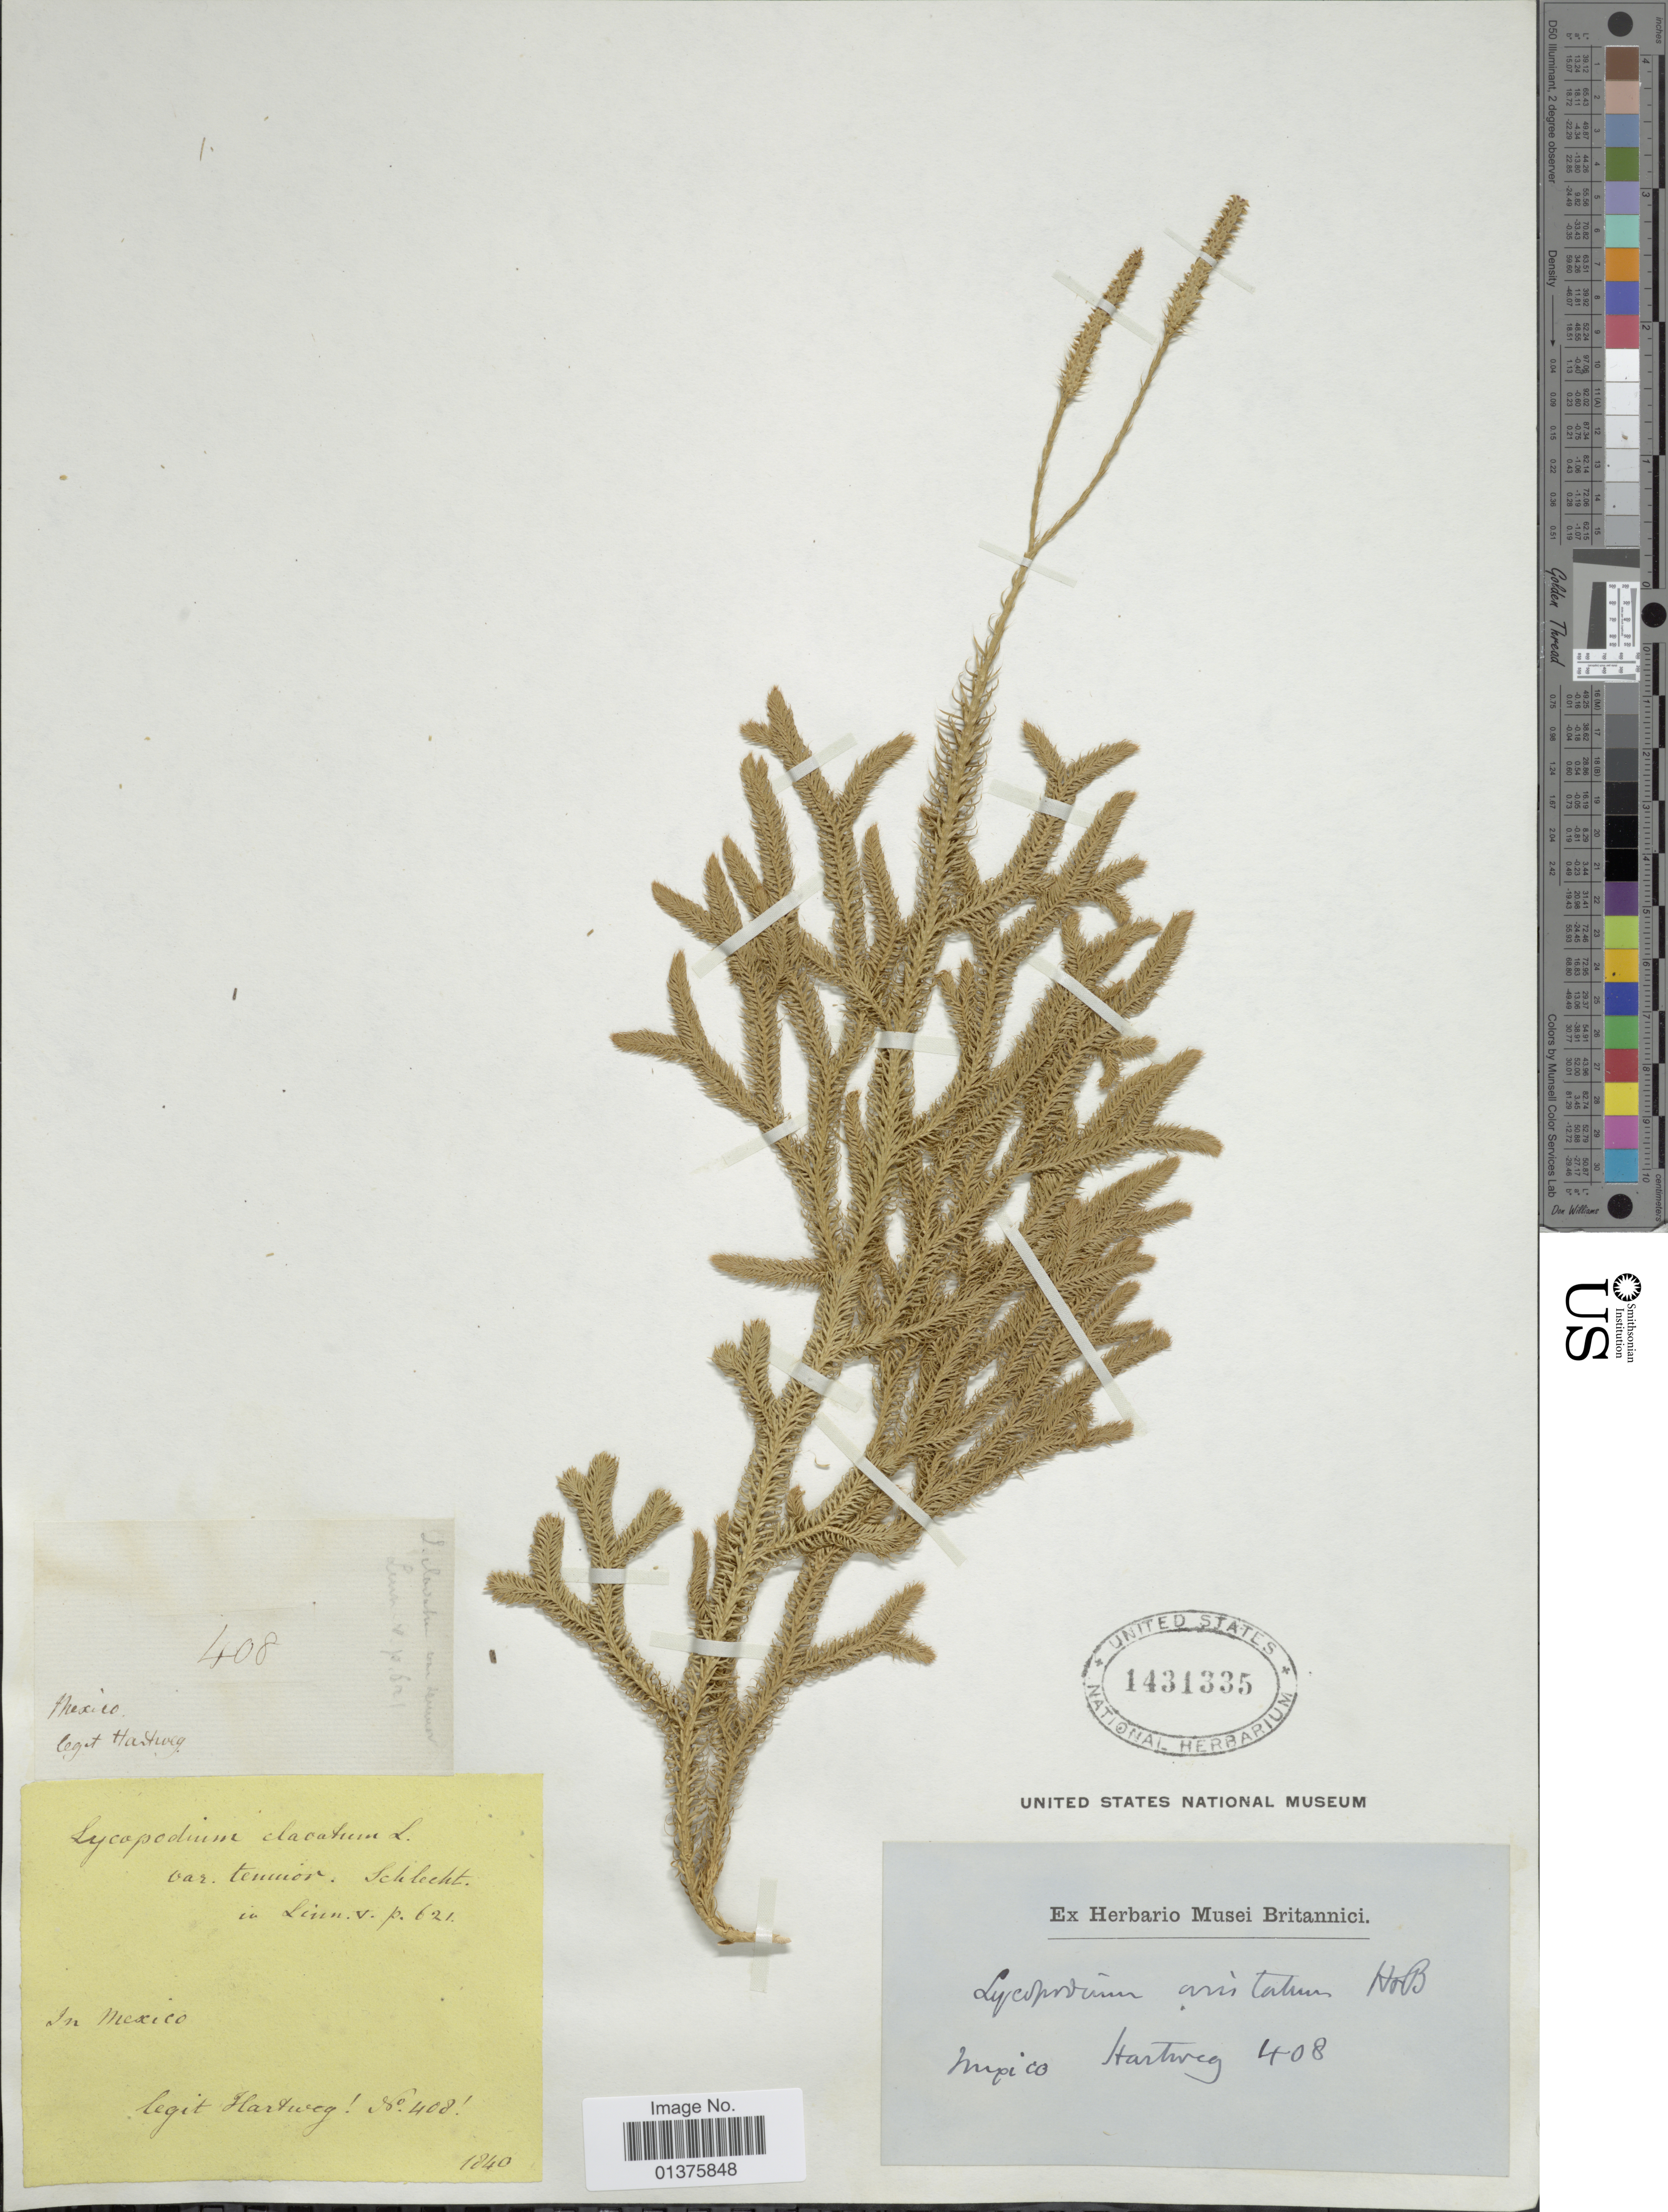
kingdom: Plantae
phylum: Tracheophyta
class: Lycopodiopsida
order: Lycopodiales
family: Lycopodiaceae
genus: Lycopodium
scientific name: Lycopodium clavatum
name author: L.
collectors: K. T. Hartweg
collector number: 408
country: Mexico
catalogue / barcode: US 1431335